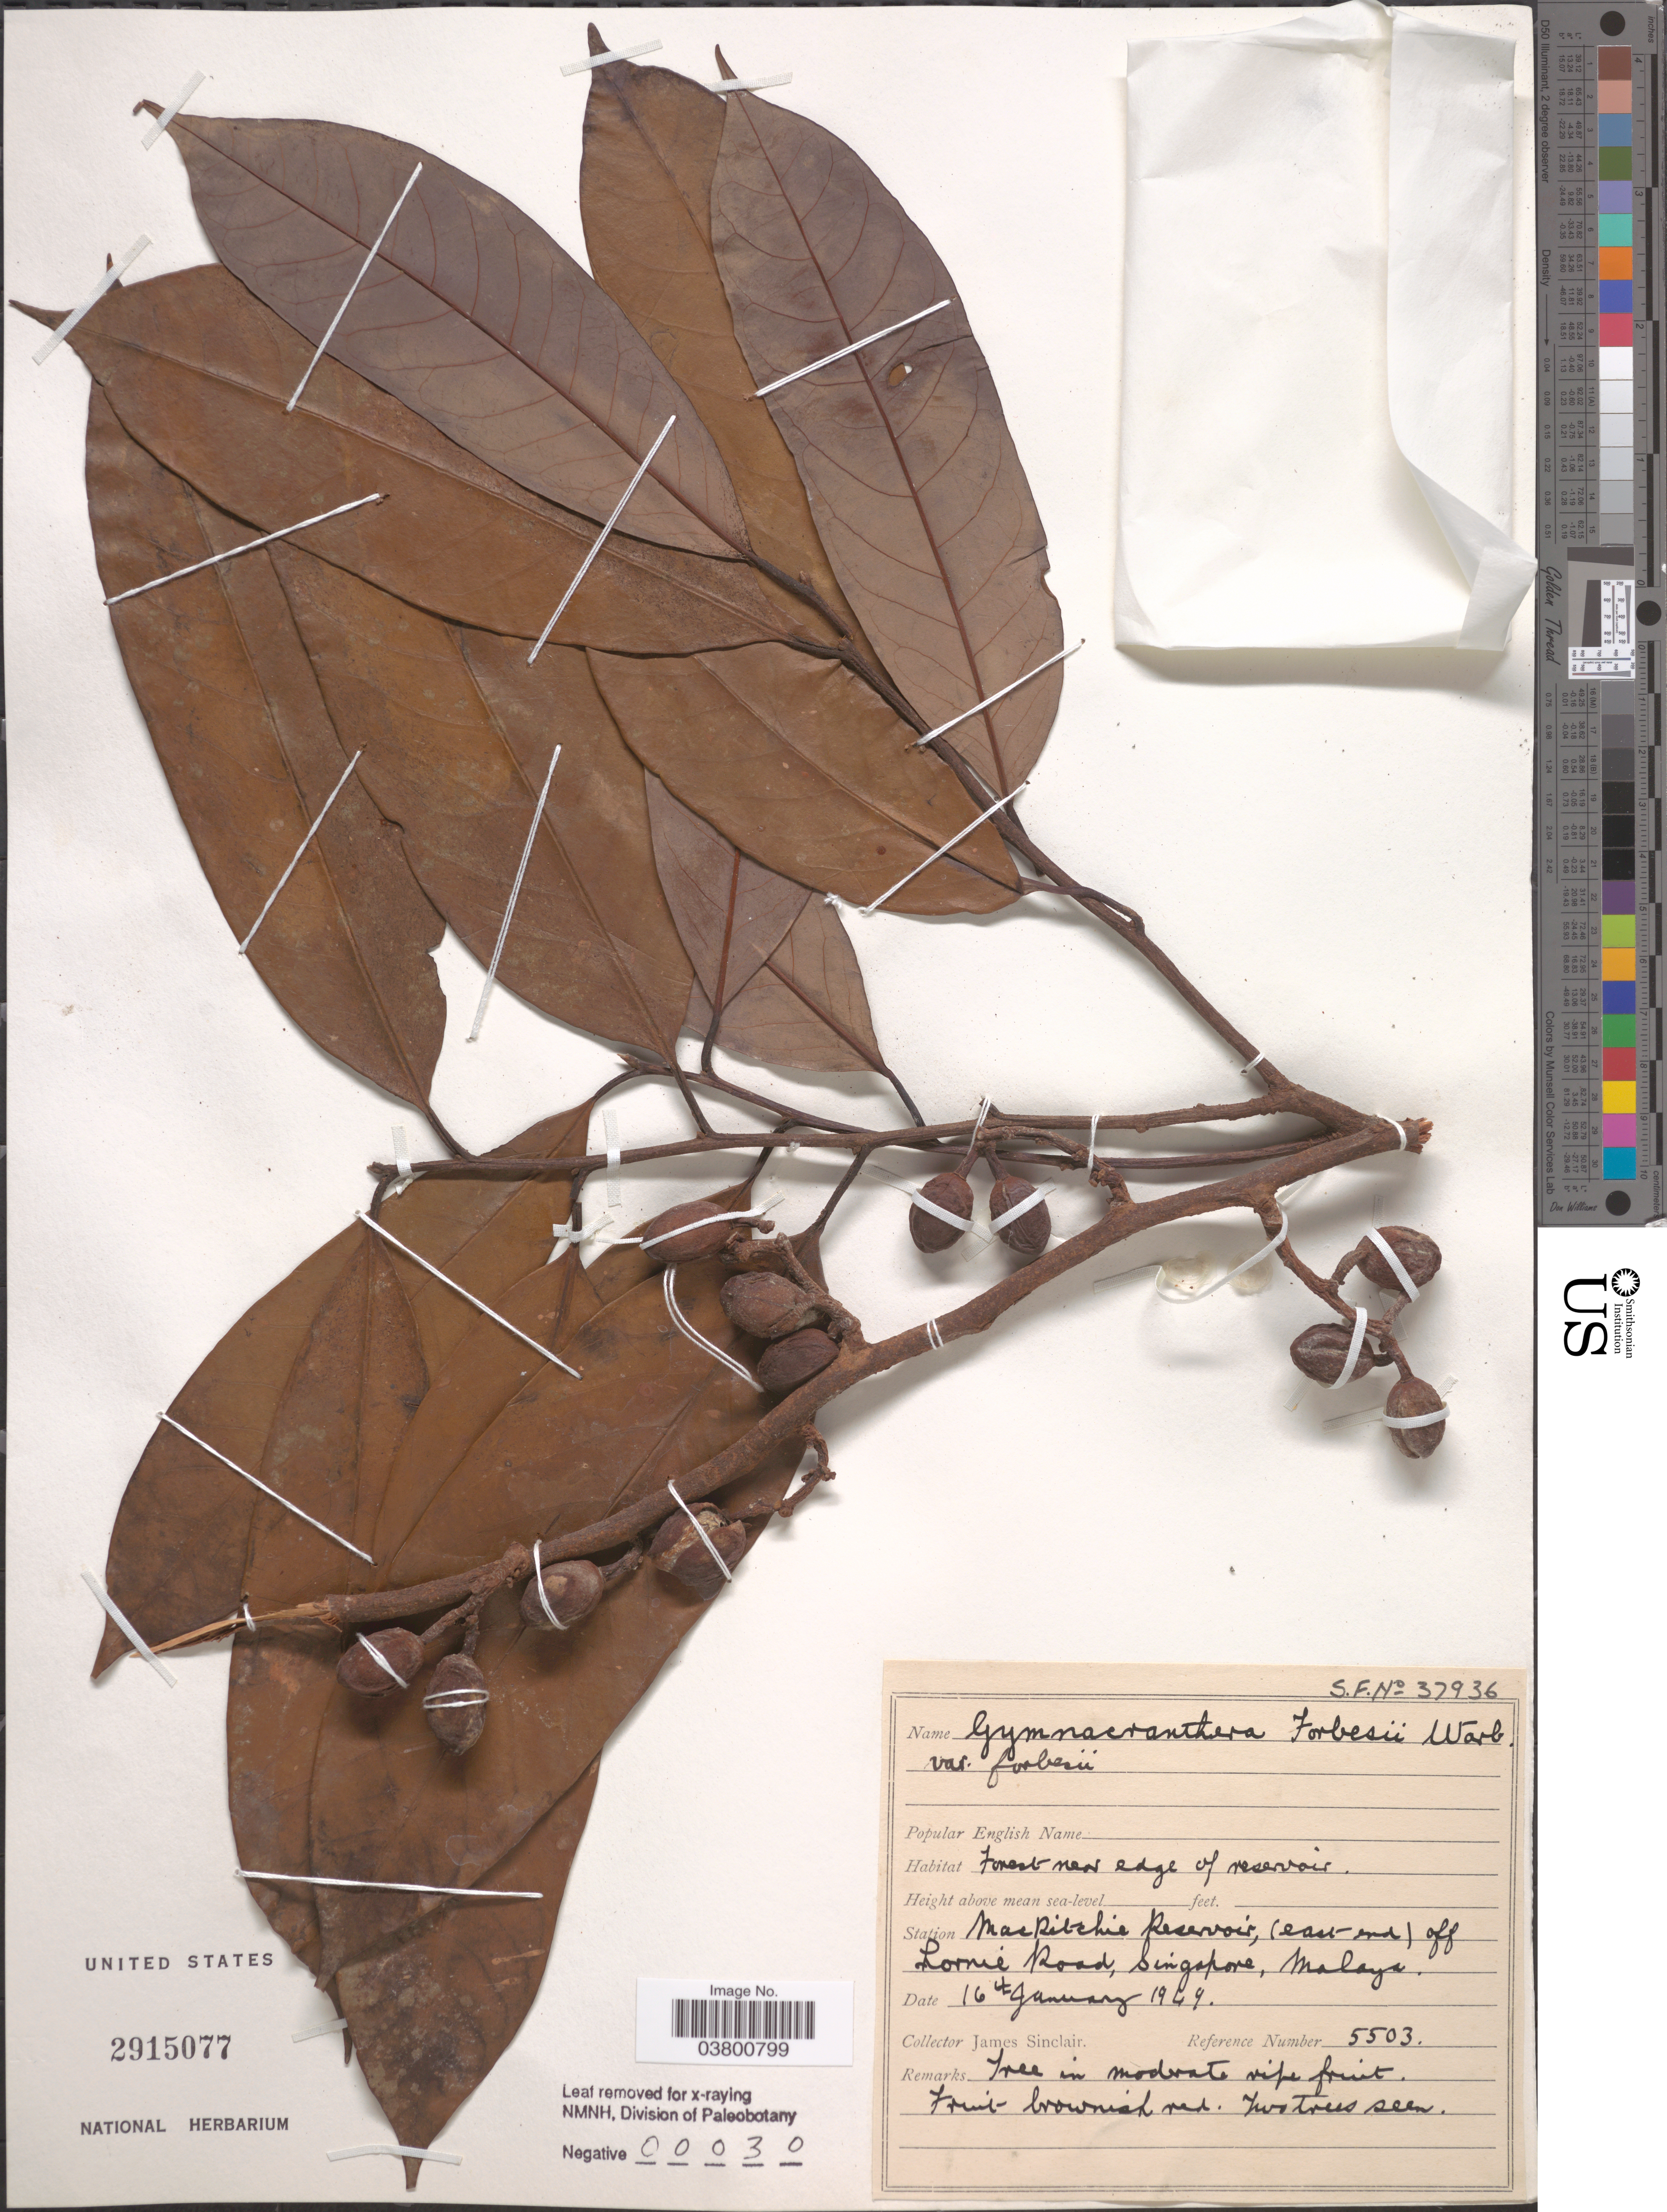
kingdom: Plantae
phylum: Tracheophyta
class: Magnoliopsida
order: Magnoliales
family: Myristicaceae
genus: Gymnacranthera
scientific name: Gymnacranthera forbesii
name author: (R.M. King) Warb.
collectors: J. Sinclair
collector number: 5503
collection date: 1949-01-16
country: Singapore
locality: Station MacRitchie Reservoir, (east end) off Lornie Road, Malaya.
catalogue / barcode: US 2915077